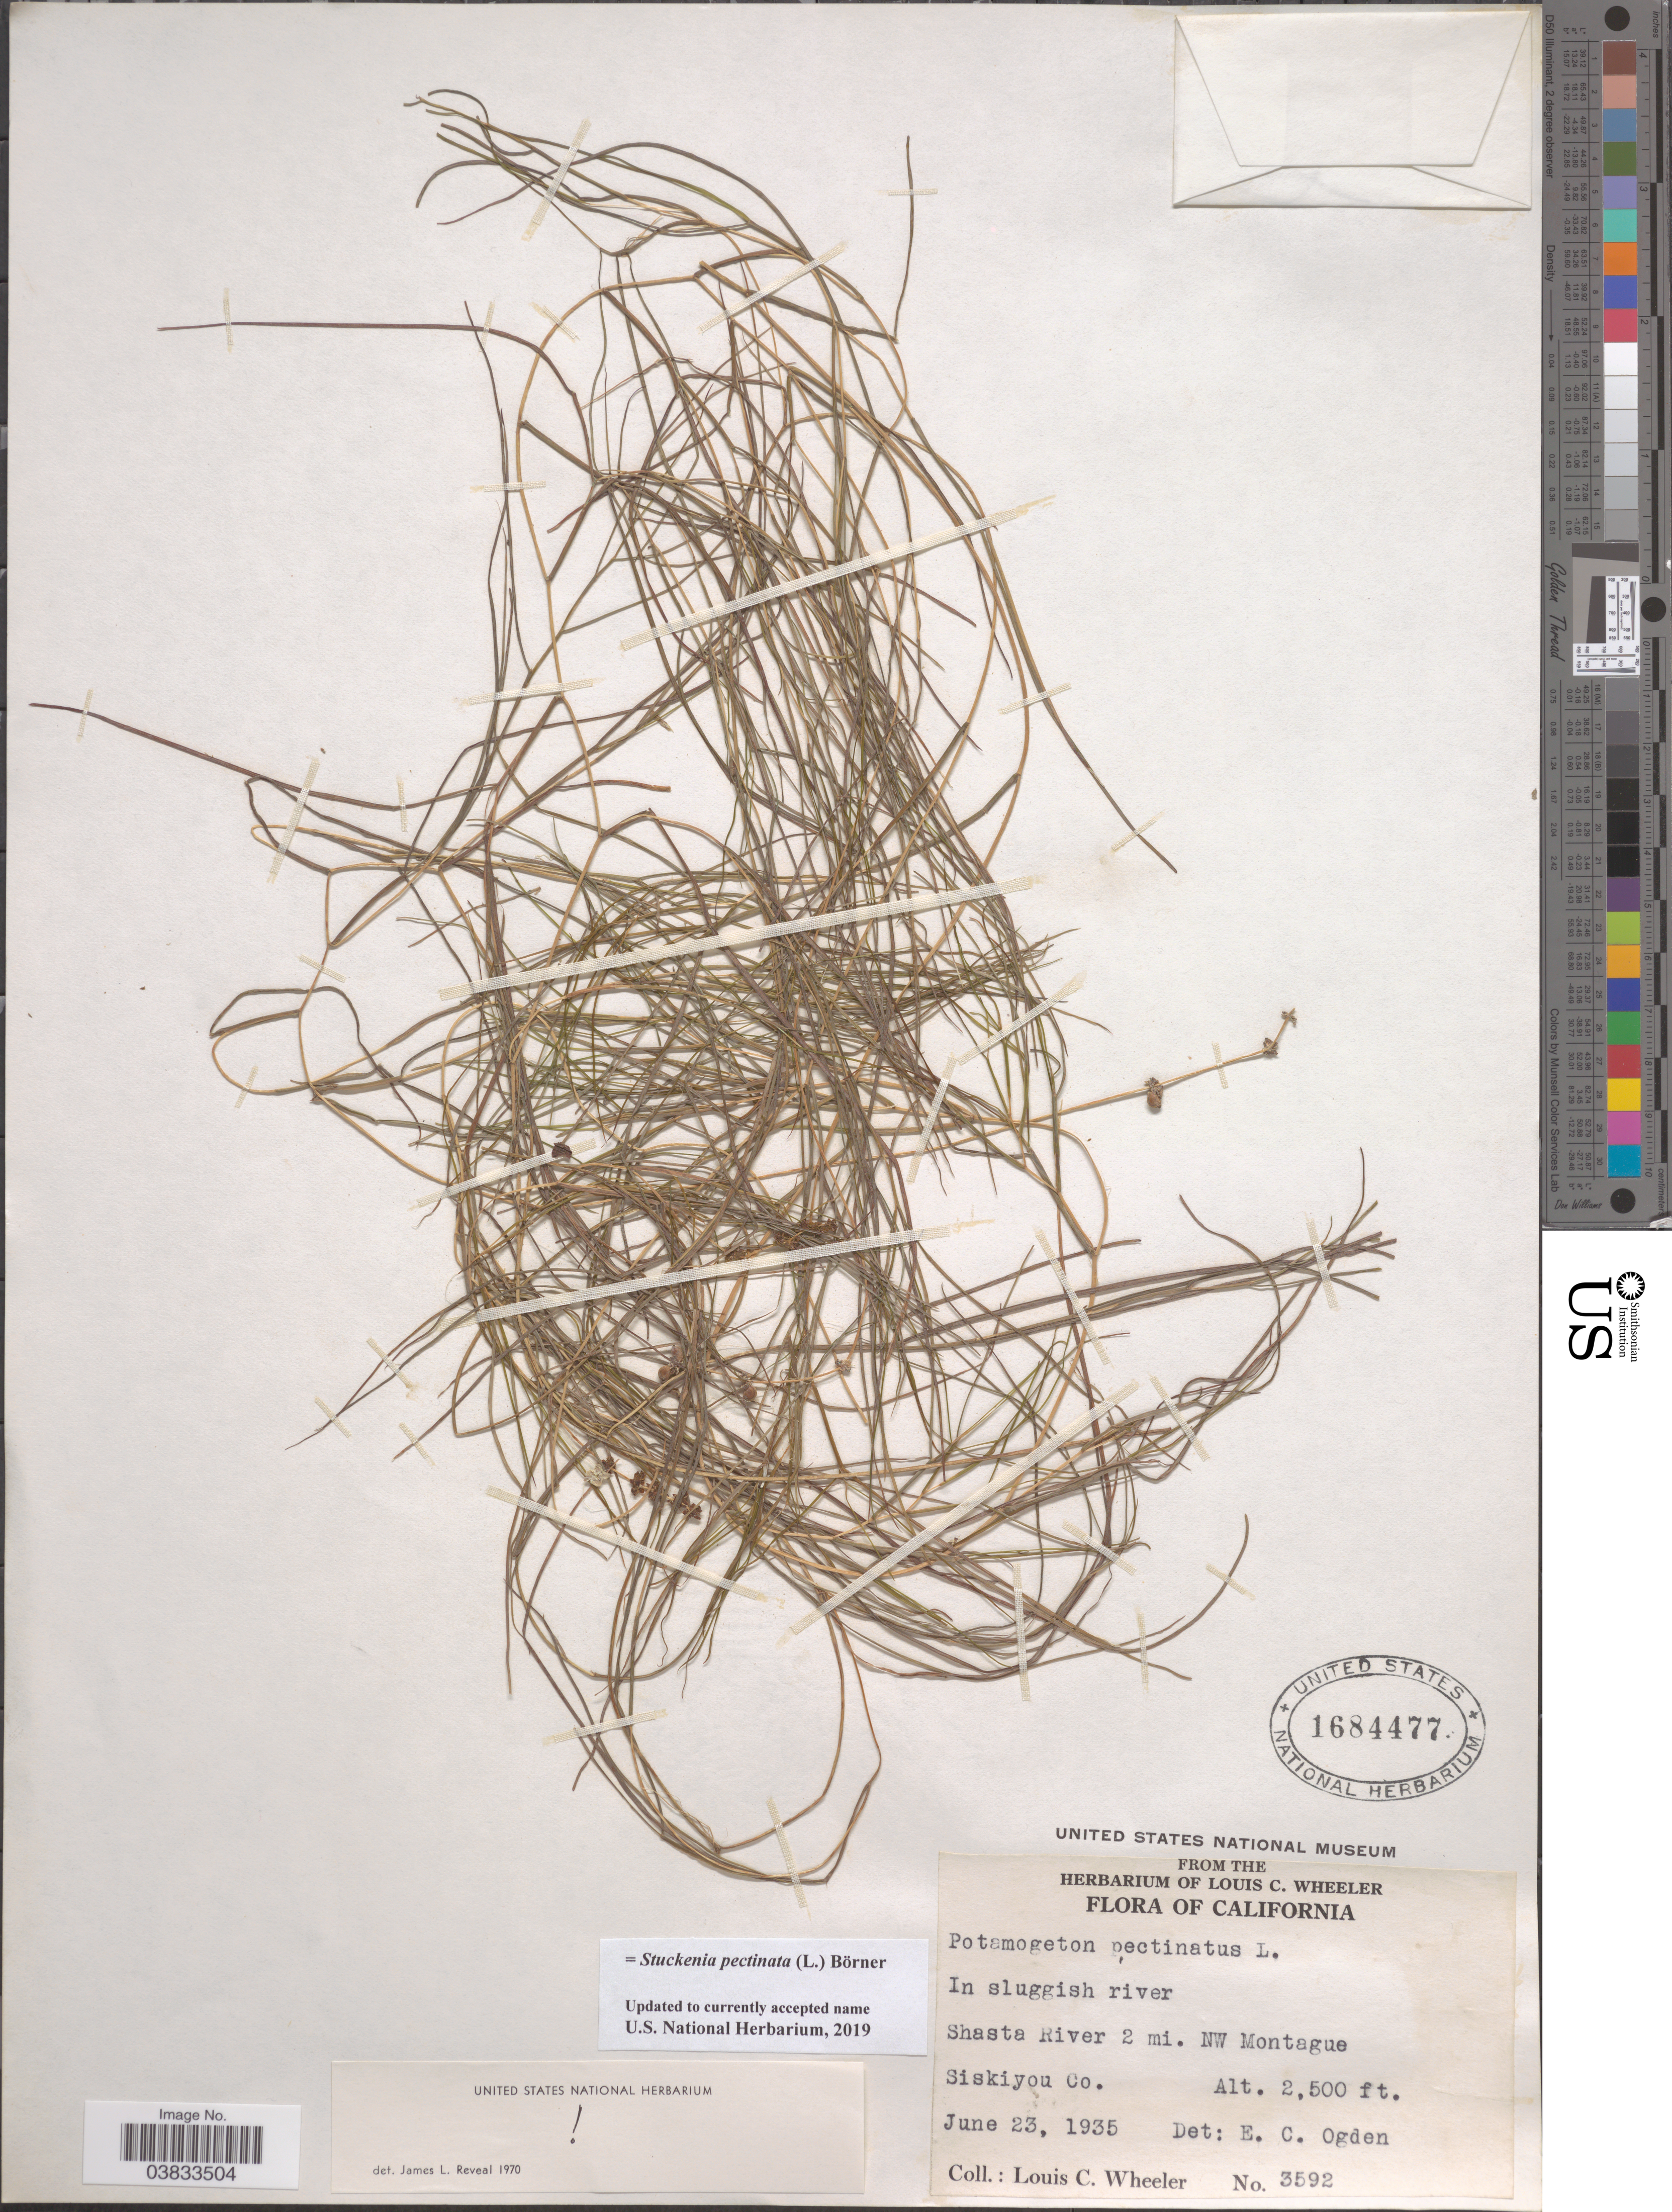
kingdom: Plantae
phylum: Tracheophyta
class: Liliopsida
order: Alismatales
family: Potamogetonaceae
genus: Stuckenia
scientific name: Stuckenia pectinata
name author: (L.) Börner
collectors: L. C. Wheeler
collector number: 3592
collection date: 1935-06-23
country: United States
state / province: California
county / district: Siskiyou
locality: Shasta River 2 mi. NW Montague. Siskiyou Co.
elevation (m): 762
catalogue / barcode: US 1684477